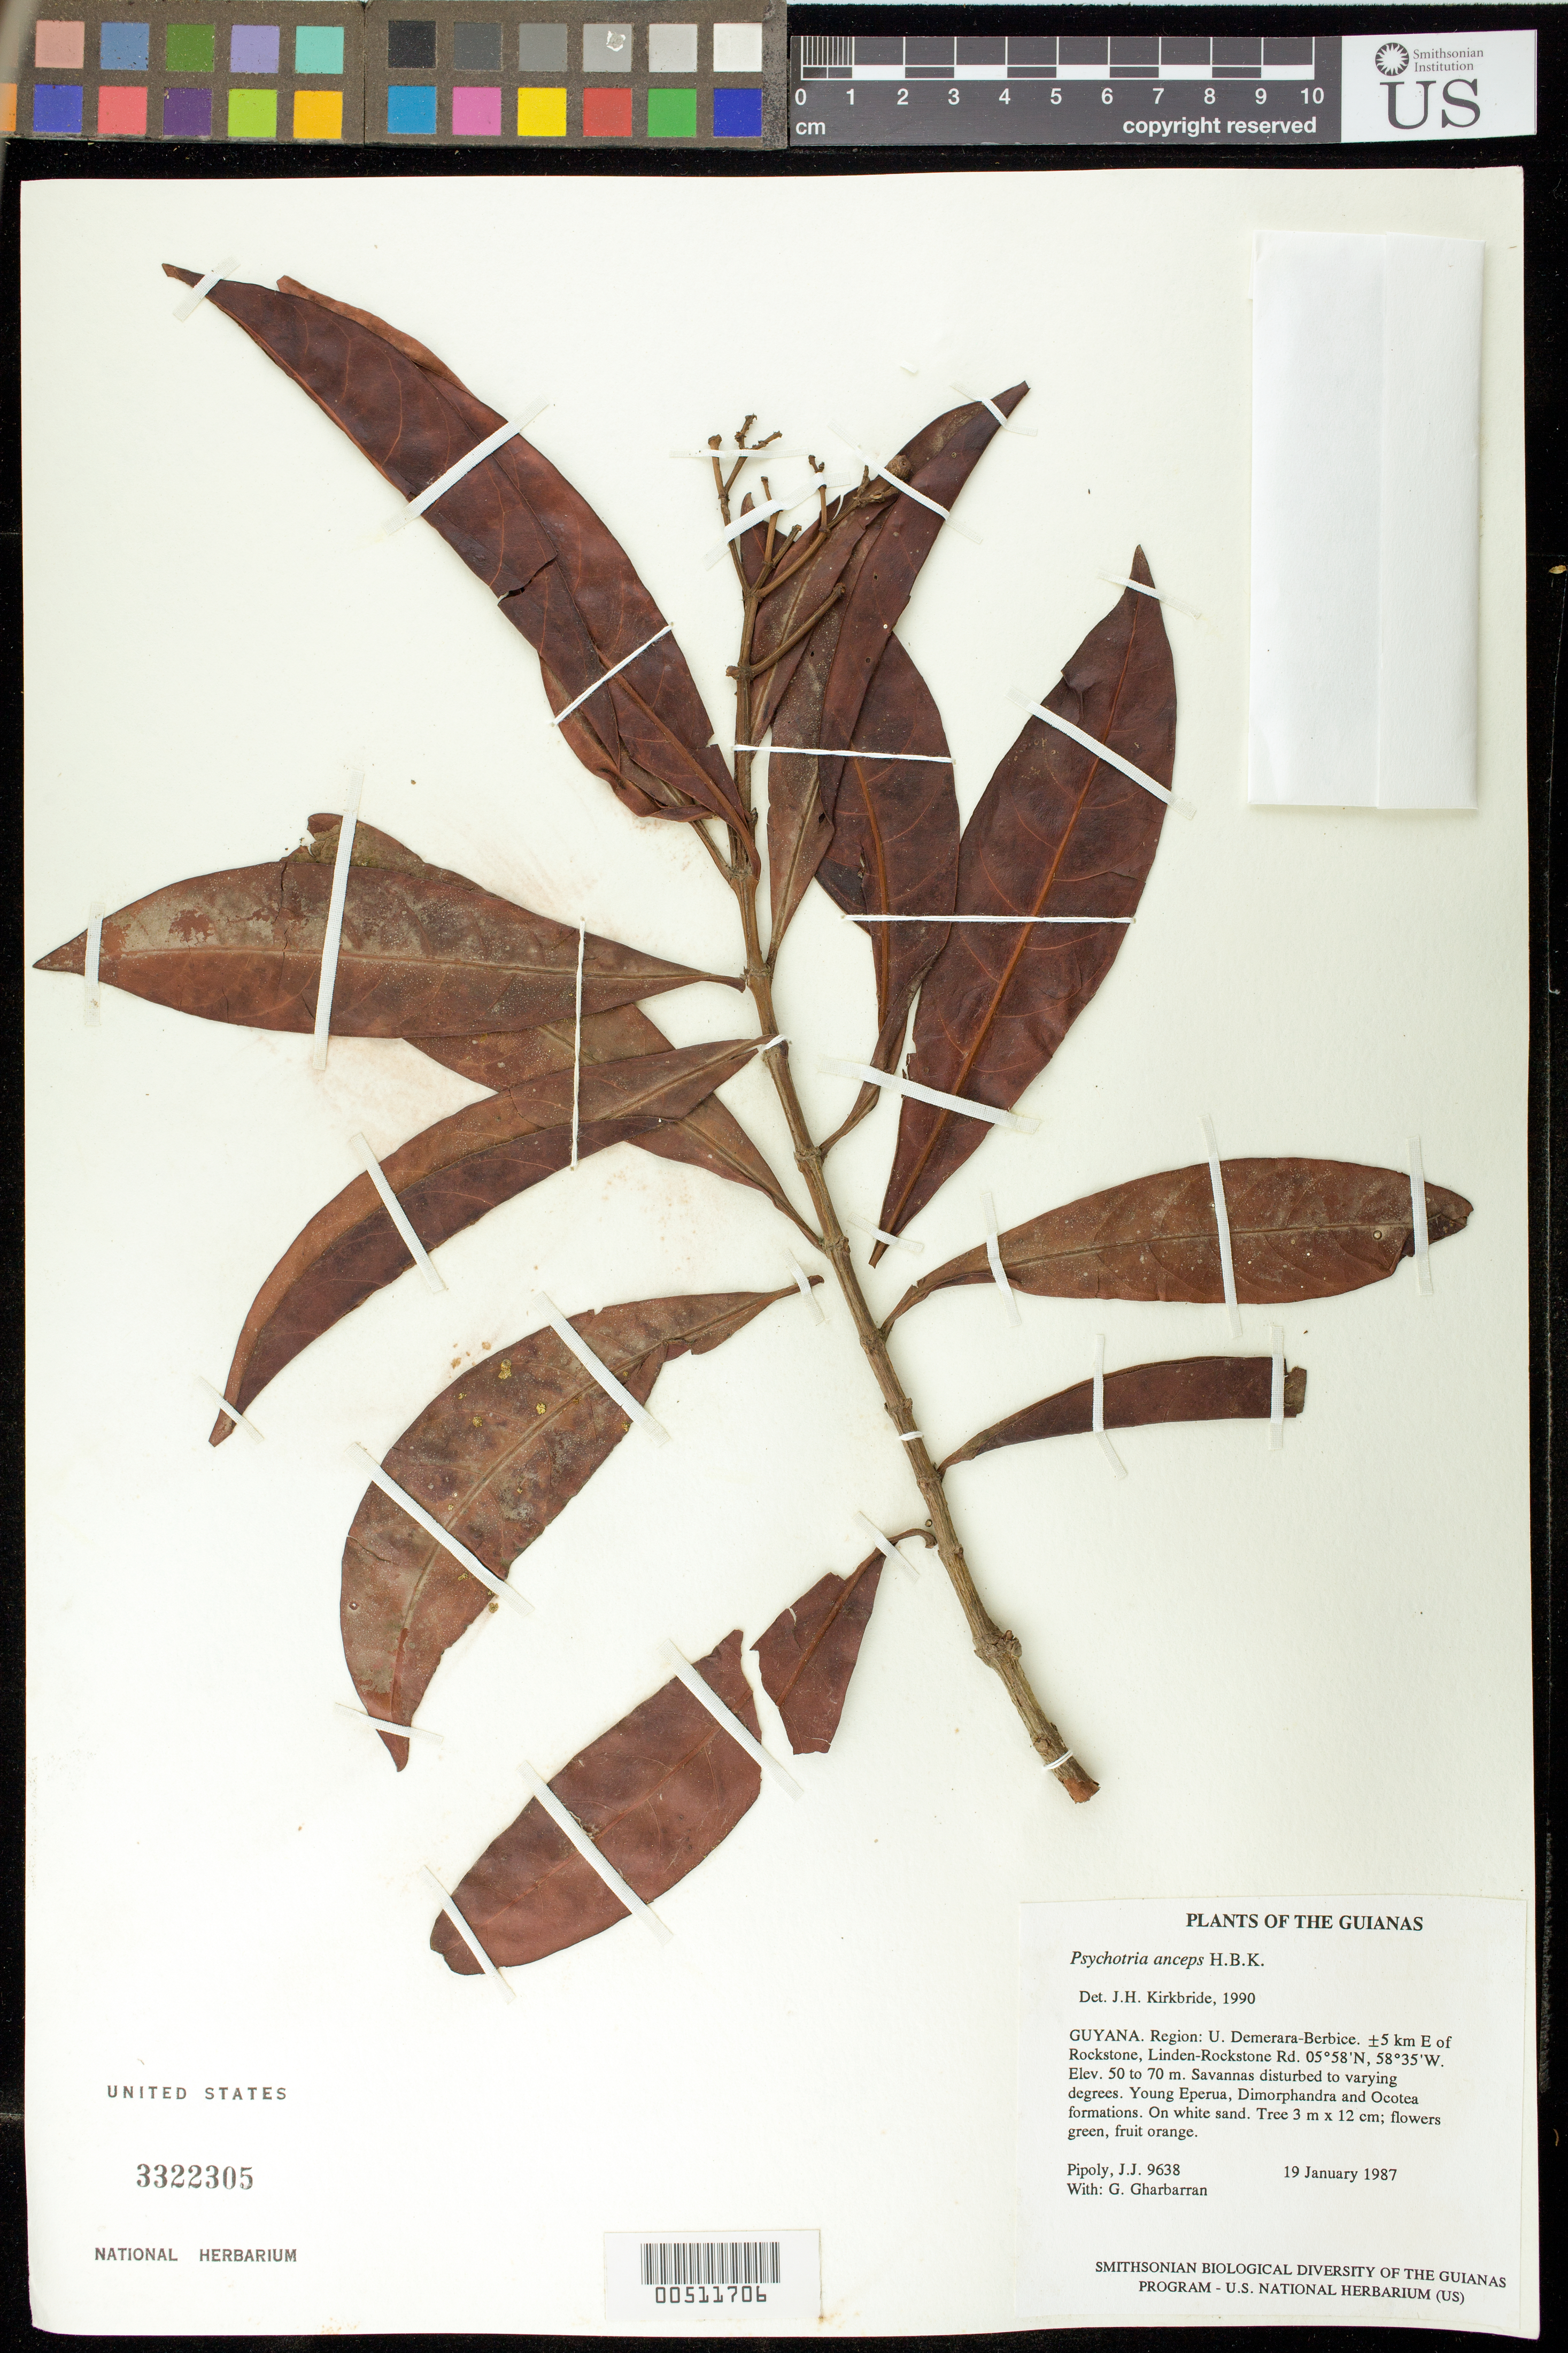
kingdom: Plantae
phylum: Tracheophyta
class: Magnoliopsida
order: Gentianales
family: Rubiaceae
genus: Psychotria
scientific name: Psychotria anceps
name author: Kunth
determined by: Kirkbride, J. H.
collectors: J. J. Pipoly & G. Gharbarran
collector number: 9638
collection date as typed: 19 January 1987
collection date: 1987-01-19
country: Guyana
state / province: U. Demerara-Berbice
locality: ±5 km E of Rockstone, Linden-Rockstone Rd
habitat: Savannas disturbed to varying degrees. Young Eperua, Dimorphandra and Ocotea formations. On white sand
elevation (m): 50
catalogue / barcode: US 3322305